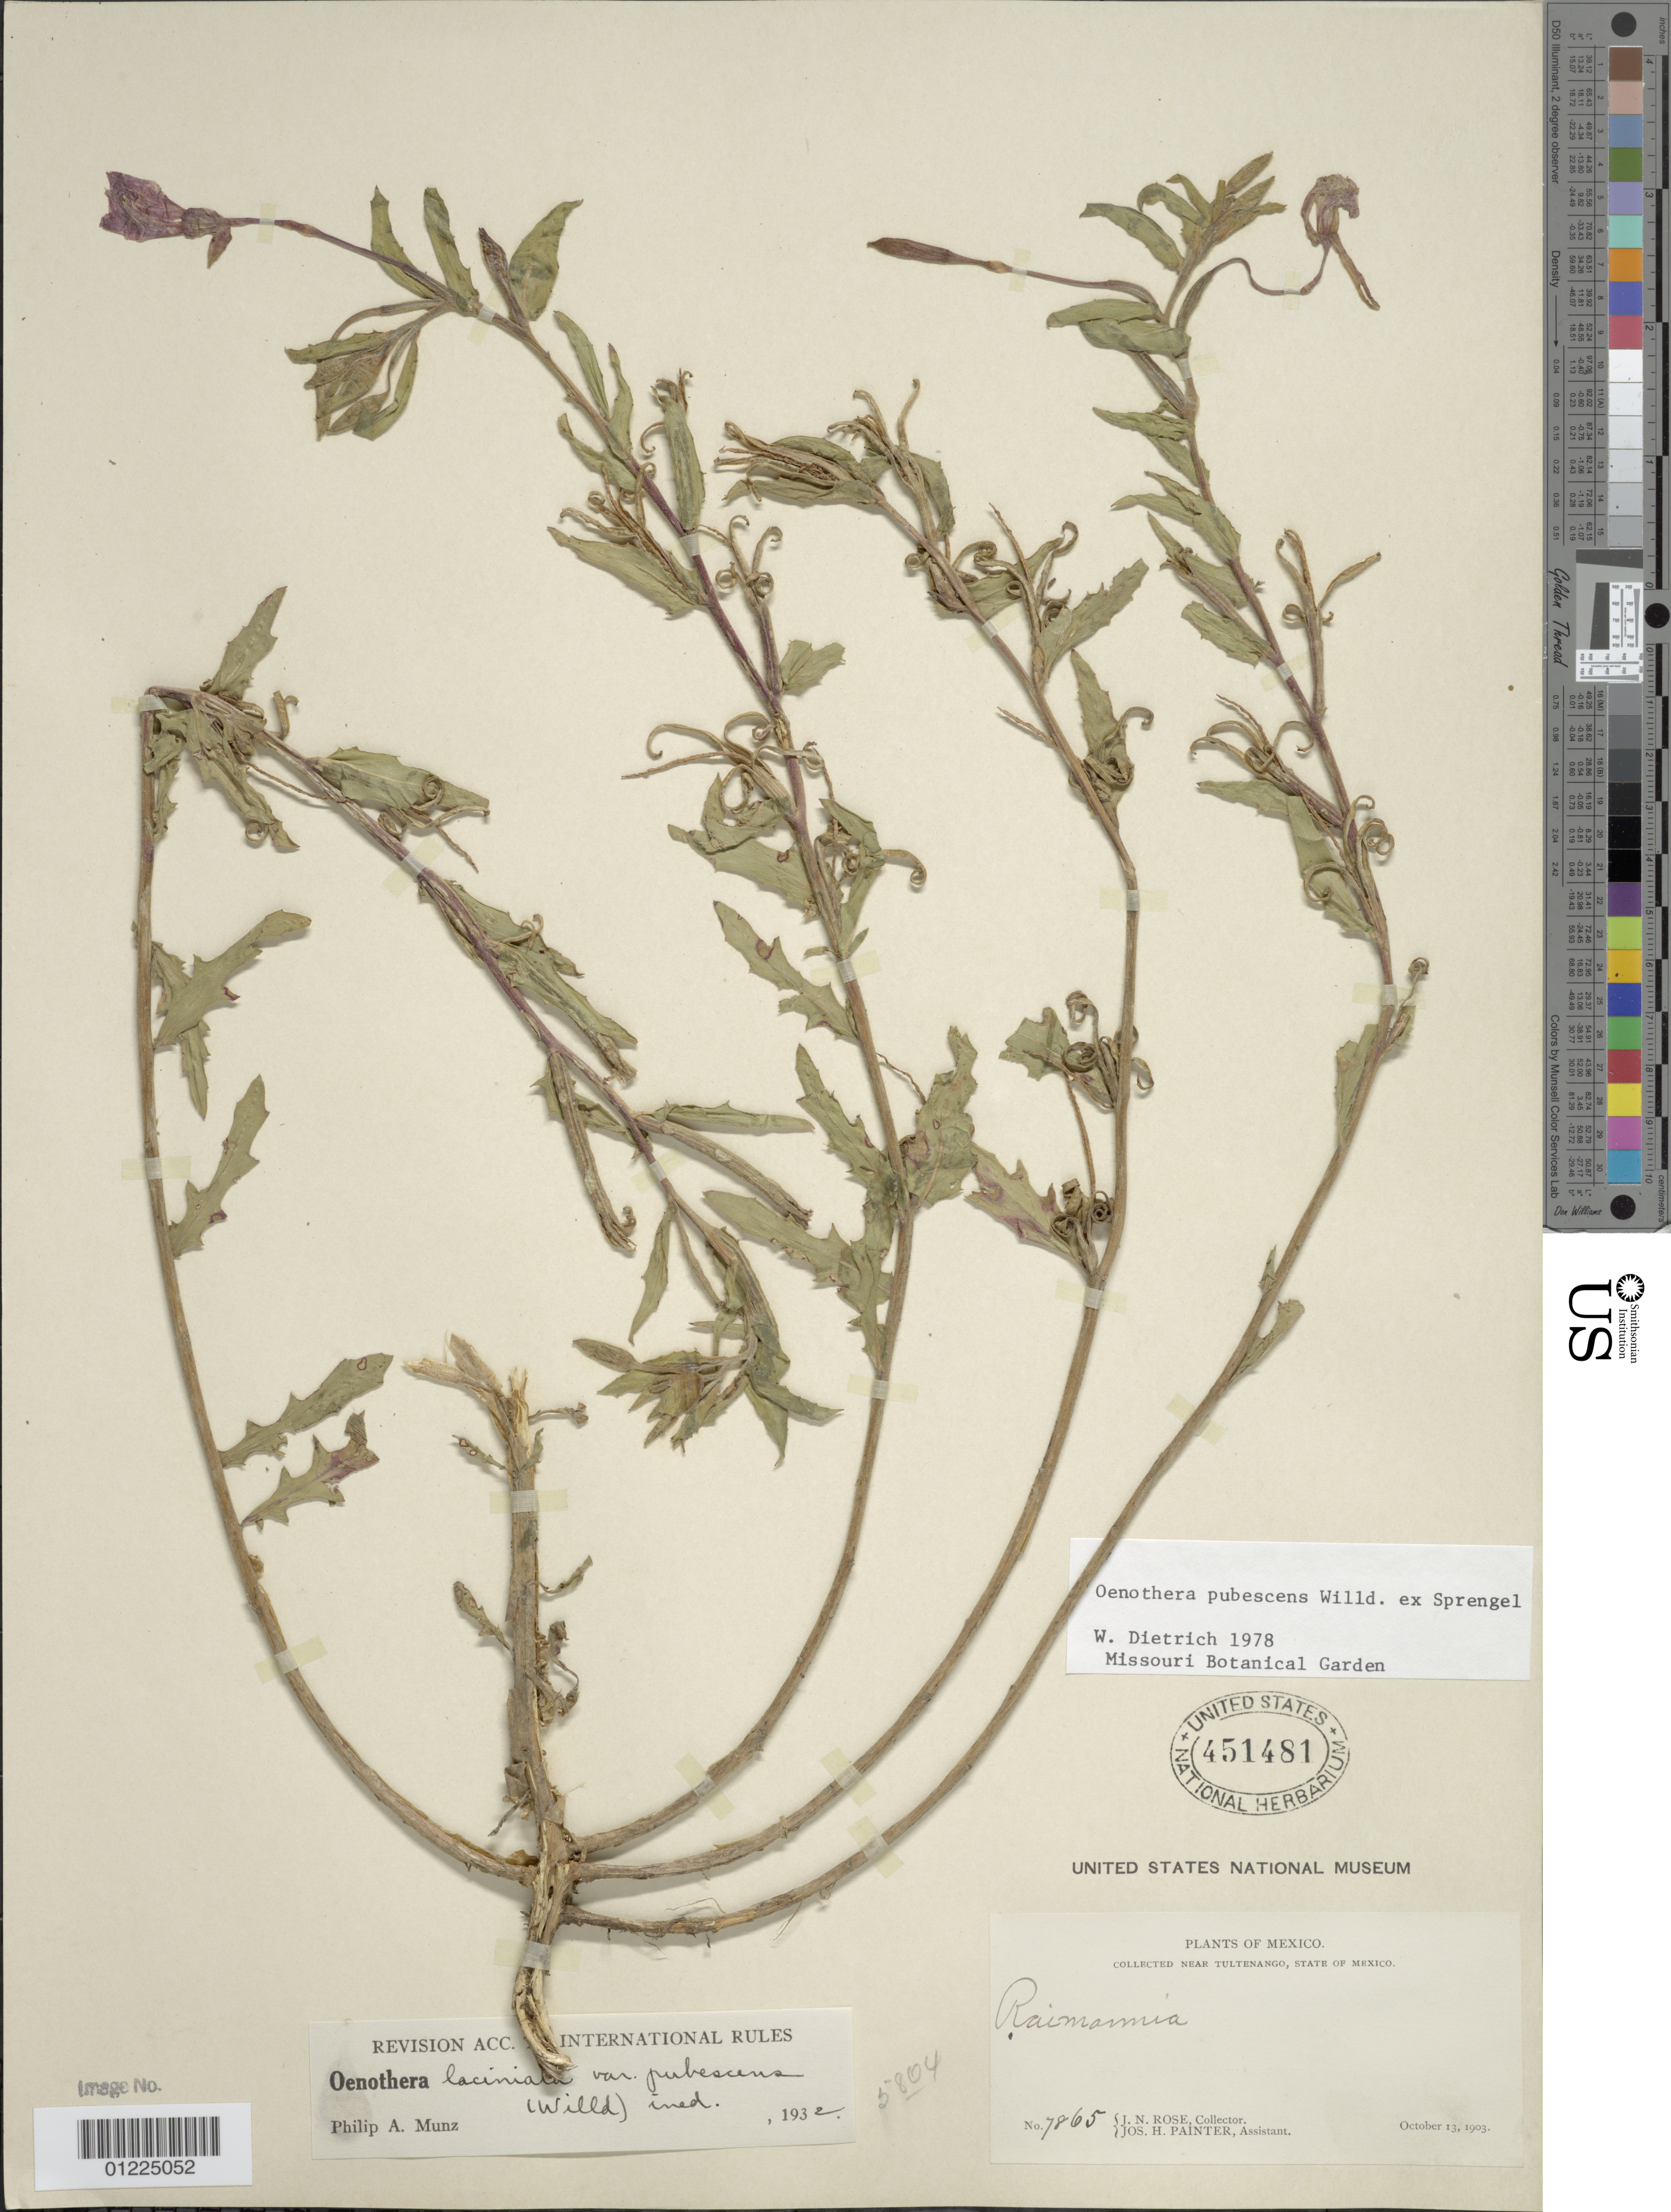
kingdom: Plantae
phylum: Tracheophyta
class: Magnoliopsida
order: Myrtales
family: Onagraceae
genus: Oenothera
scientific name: Oenothera pubescens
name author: Willd. ex Spreng.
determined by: Dietrich, W.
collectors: J. N. Rose & J. H. Painter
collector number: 7865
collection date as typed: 13 Oct 1903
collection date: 1903-10-13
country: Mexico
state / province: México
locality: Near Tultenango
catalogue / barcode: US 451481